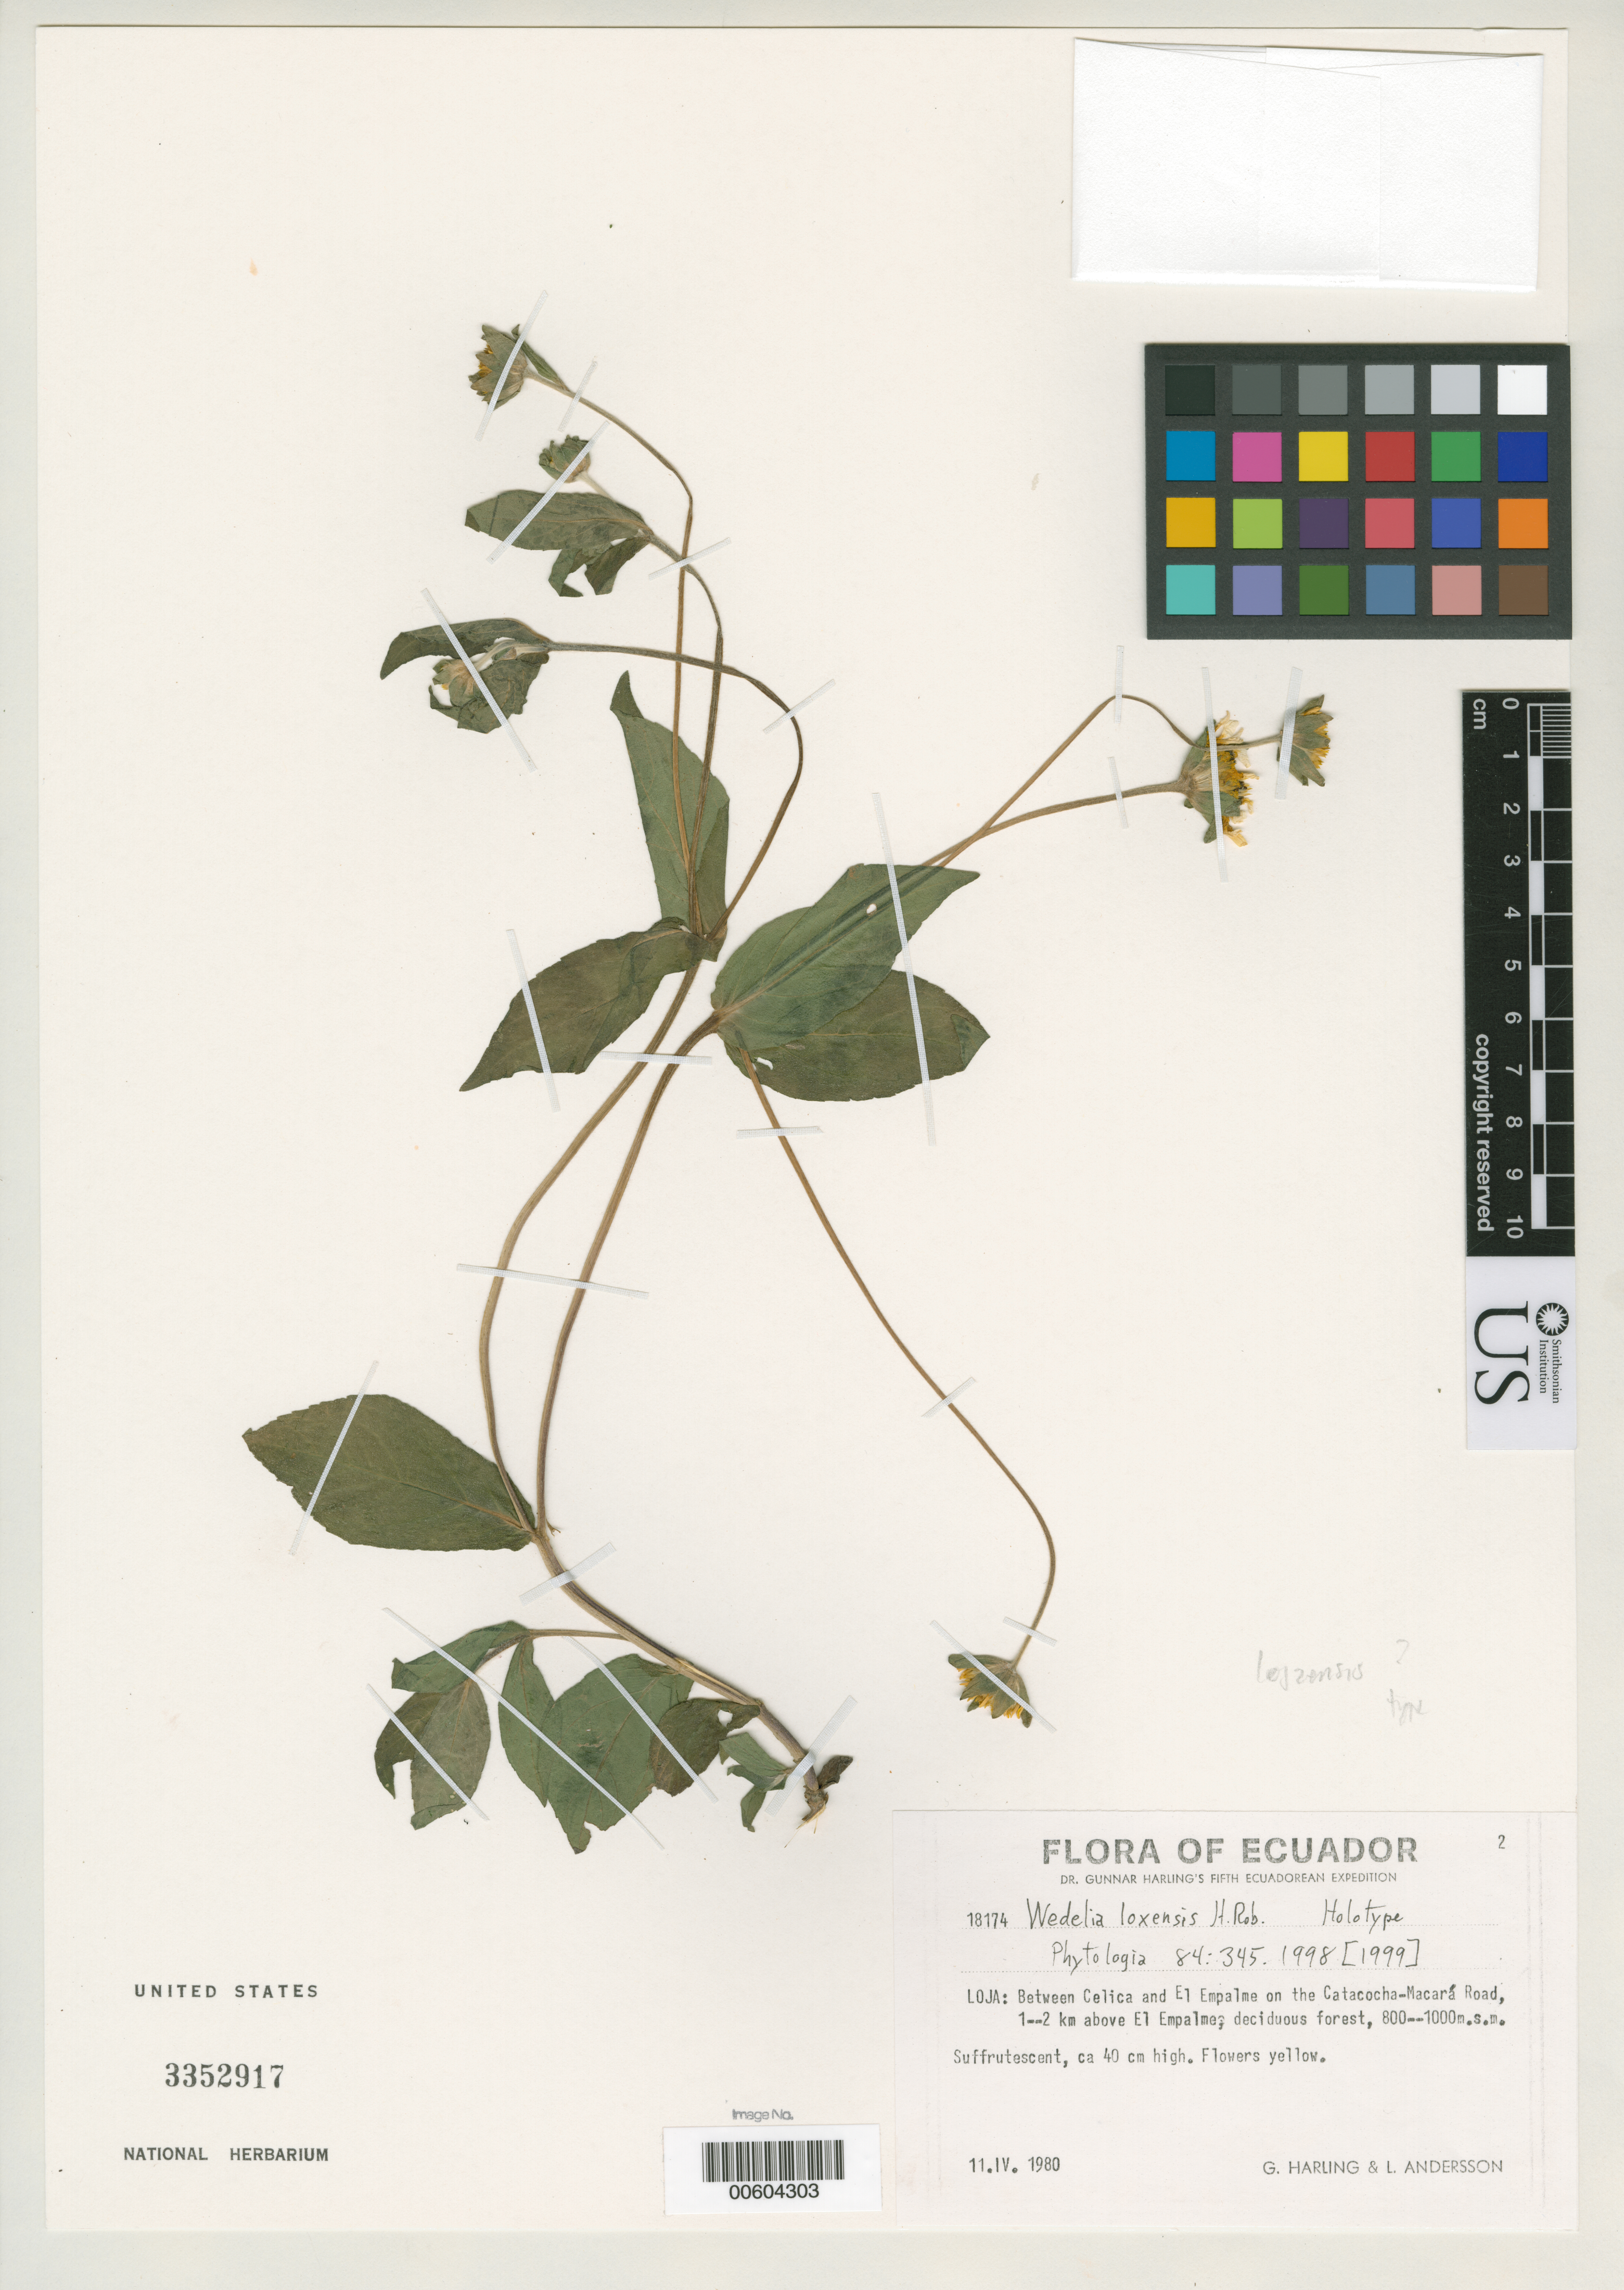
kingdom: Plantae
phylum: Tracheophyta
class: Magnoliopsida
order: Asterales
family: Asteraceae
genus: Wedelia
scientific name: Wedelia loxensis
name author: H. Rob.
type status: Holotype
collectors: G. Harling & L. Andersson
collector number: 18174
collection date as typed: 11 Apr 1980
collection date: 1980-04-11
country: Ecuador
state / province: Loja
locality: Between Celica & El Empalme on Catacocha-Macara Road. 1-2 km above El Empalme.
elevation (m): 800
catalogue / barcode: US 3352917